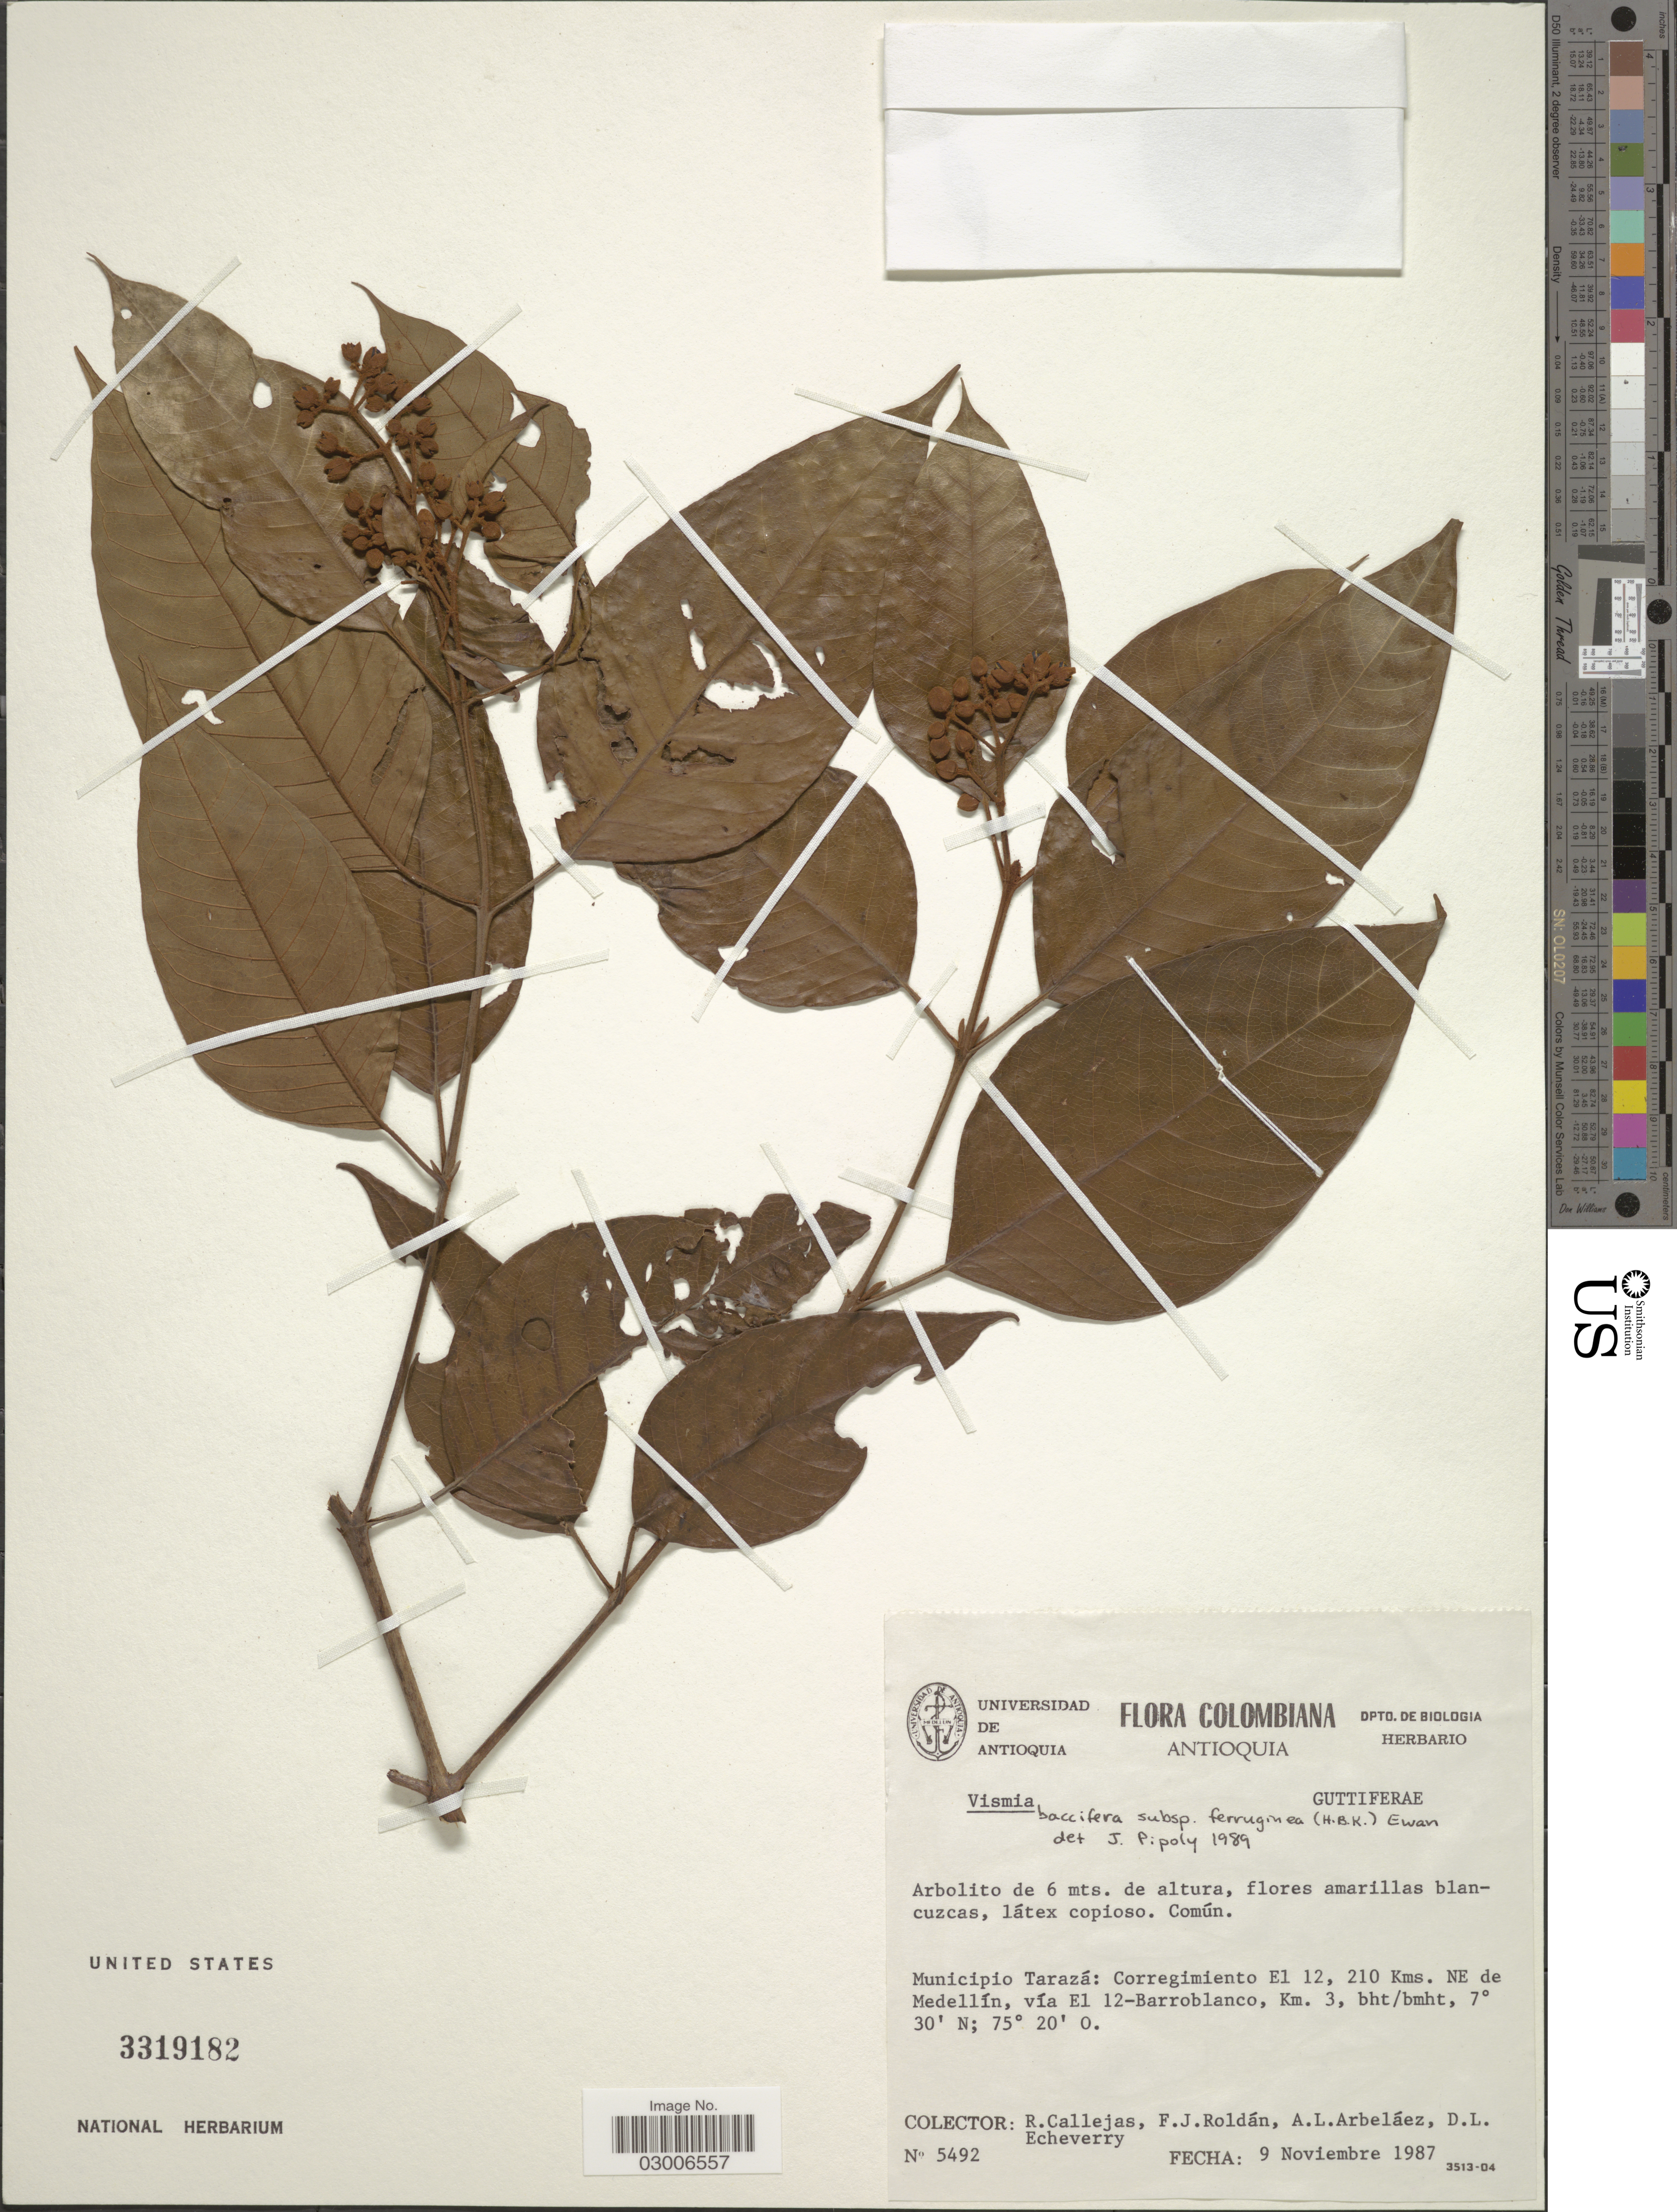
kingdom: Plantae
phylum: Tracheophyta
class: Magnoliopsida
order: Malpighiales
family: Hypericaceae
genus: Vismia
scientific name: Vismia baccifera subsp. ferruginea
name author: (Kunth) Ewan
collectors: R. Callejas, F. J. Roldán, A. Arbeláez Alvarez & D. Echeverry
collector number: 5492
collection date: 1987-11-09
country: Colombia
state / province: Antioquia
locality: Municipio Tarazá: Corrigimiento El 12, 210 Kms. NE de Medellín, vía El 12-Barroblanco, Km. 3, bht/bmht.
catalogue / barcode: US 3319182